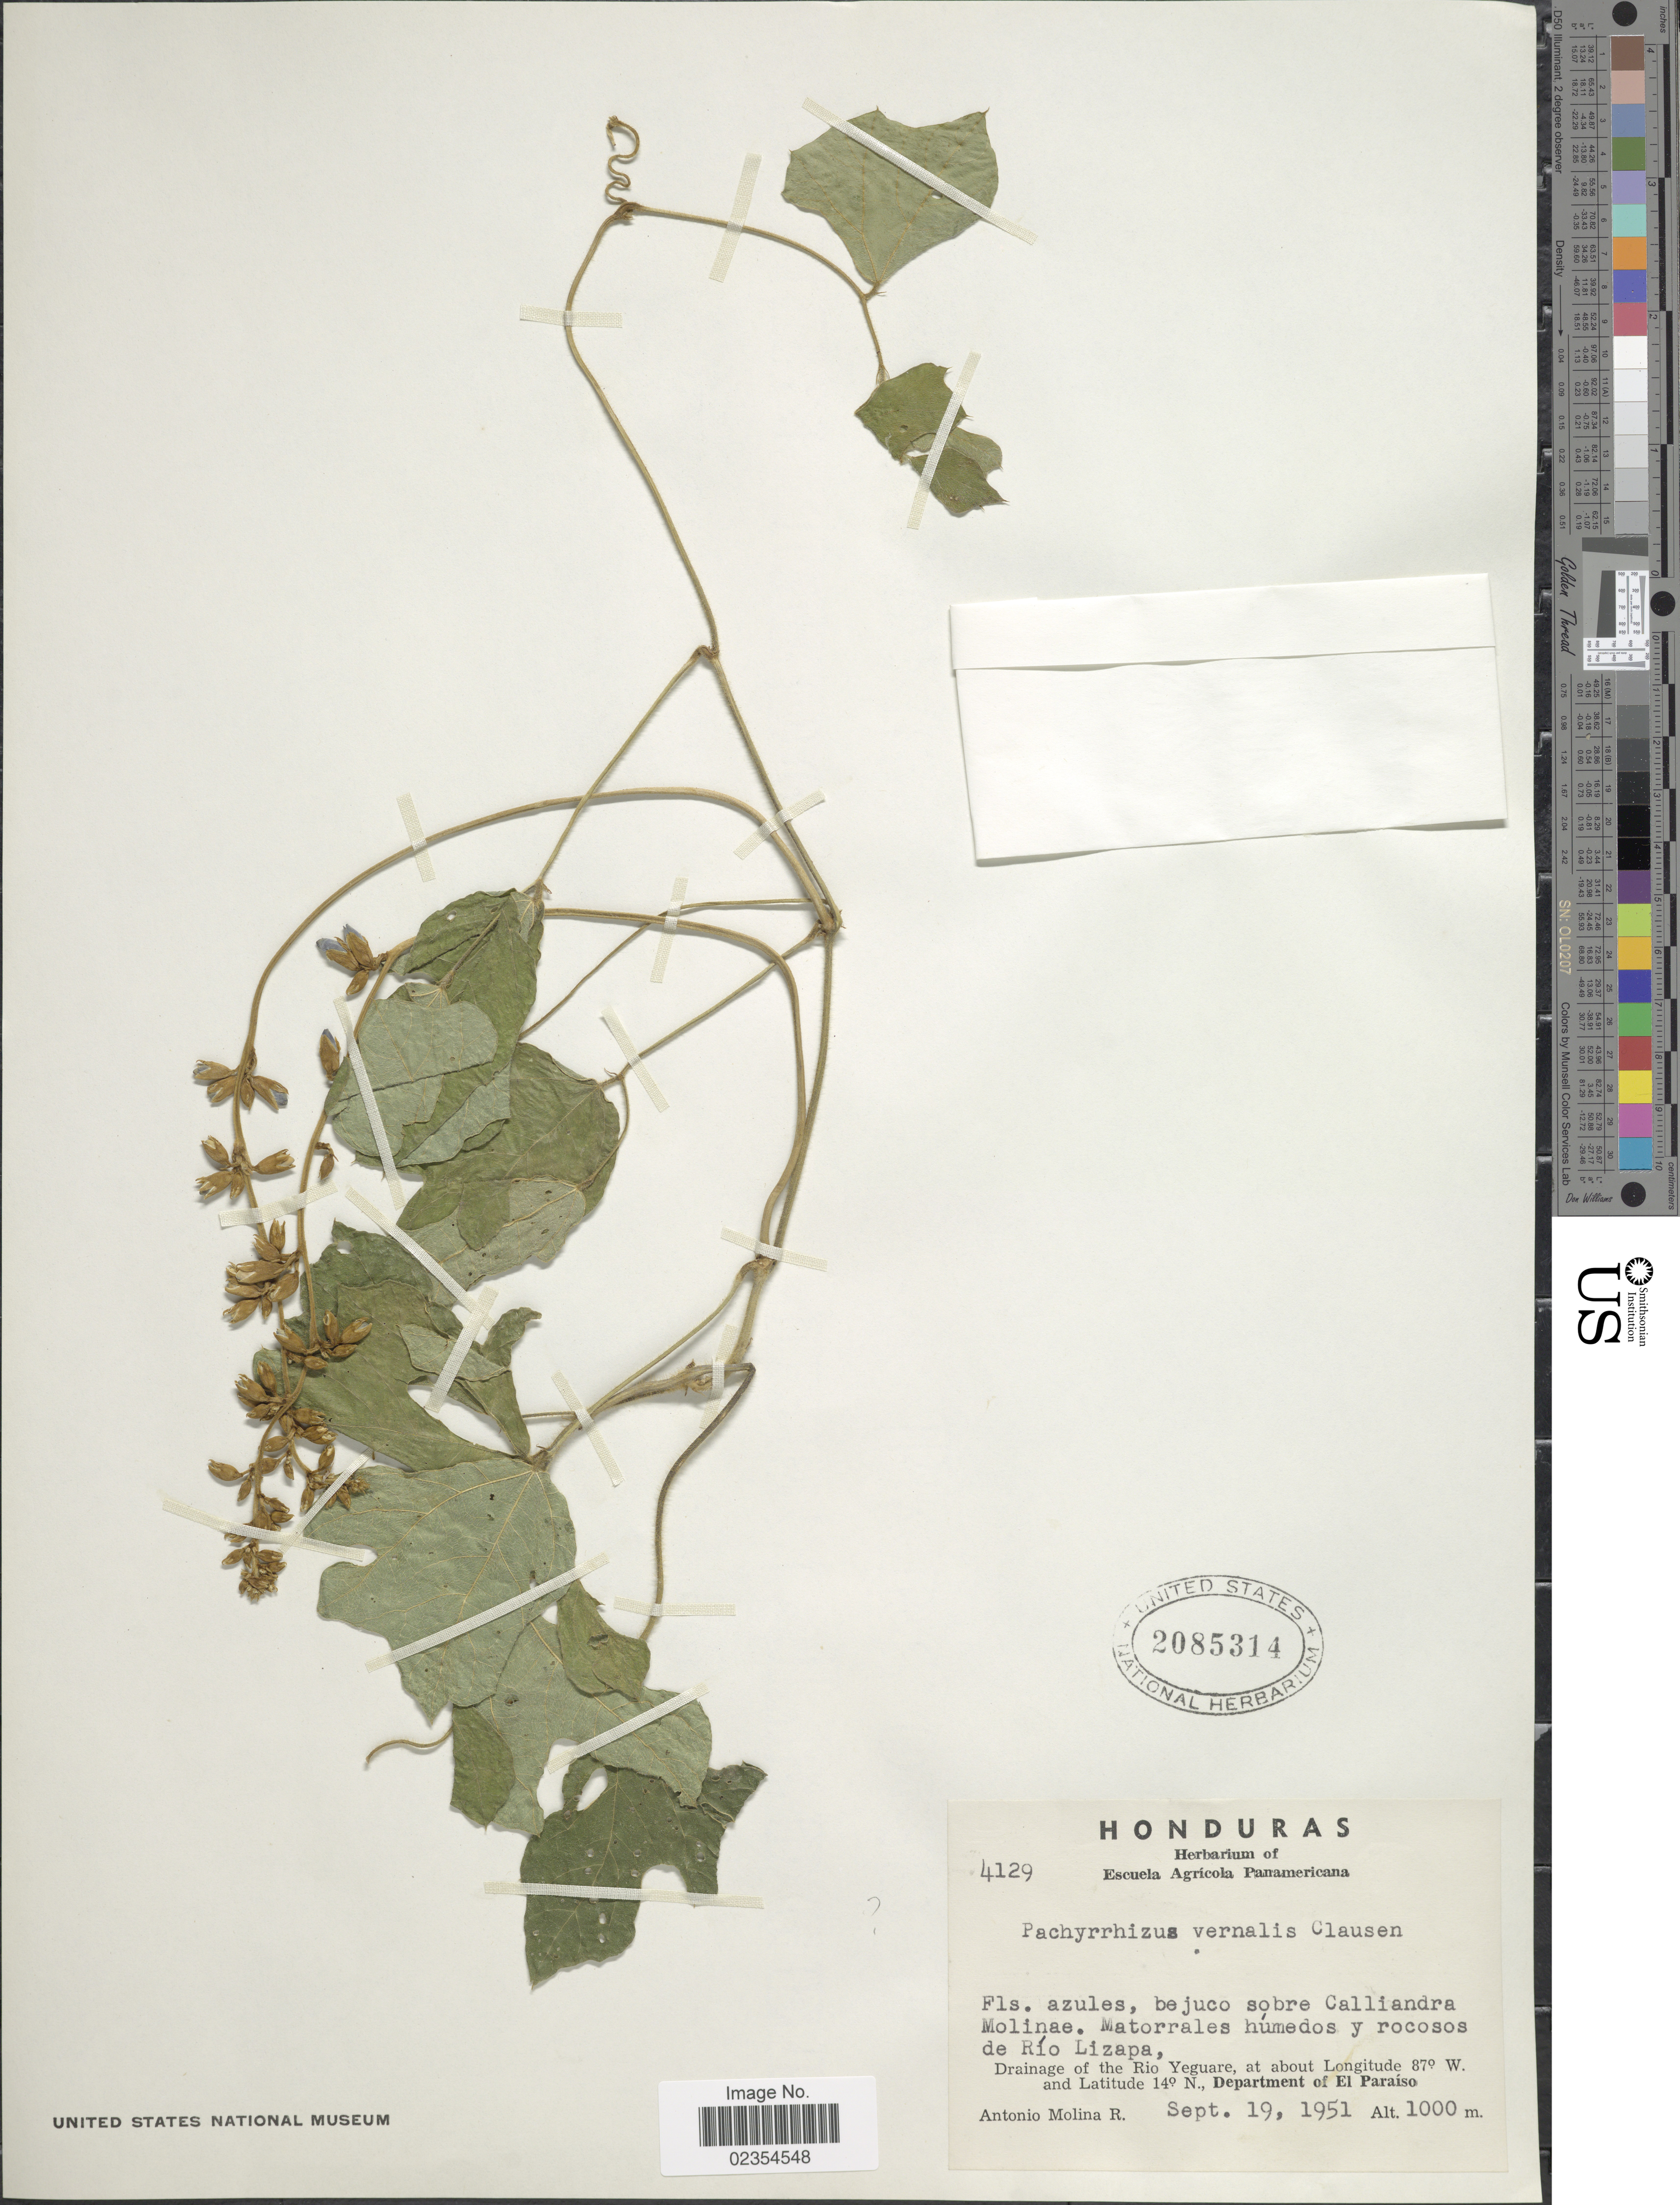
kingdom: Plantae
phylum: Tracheophyta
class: Magnoliopsida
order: Fabales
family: Fabaceae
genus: Pachyrhizus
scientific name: Pachyrhizus vernalis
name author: R.T. Clausen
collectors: A. Molina R.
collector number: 4129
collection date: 1951-09-19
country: Honduras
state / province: El Paraíso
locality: Bejuco sobre Calliandra Molinae. Matorrales humedos y rocosos de Rio Lizapa, Drainage of the Rio Yeguare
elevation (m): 1000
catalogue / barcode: US 2085314